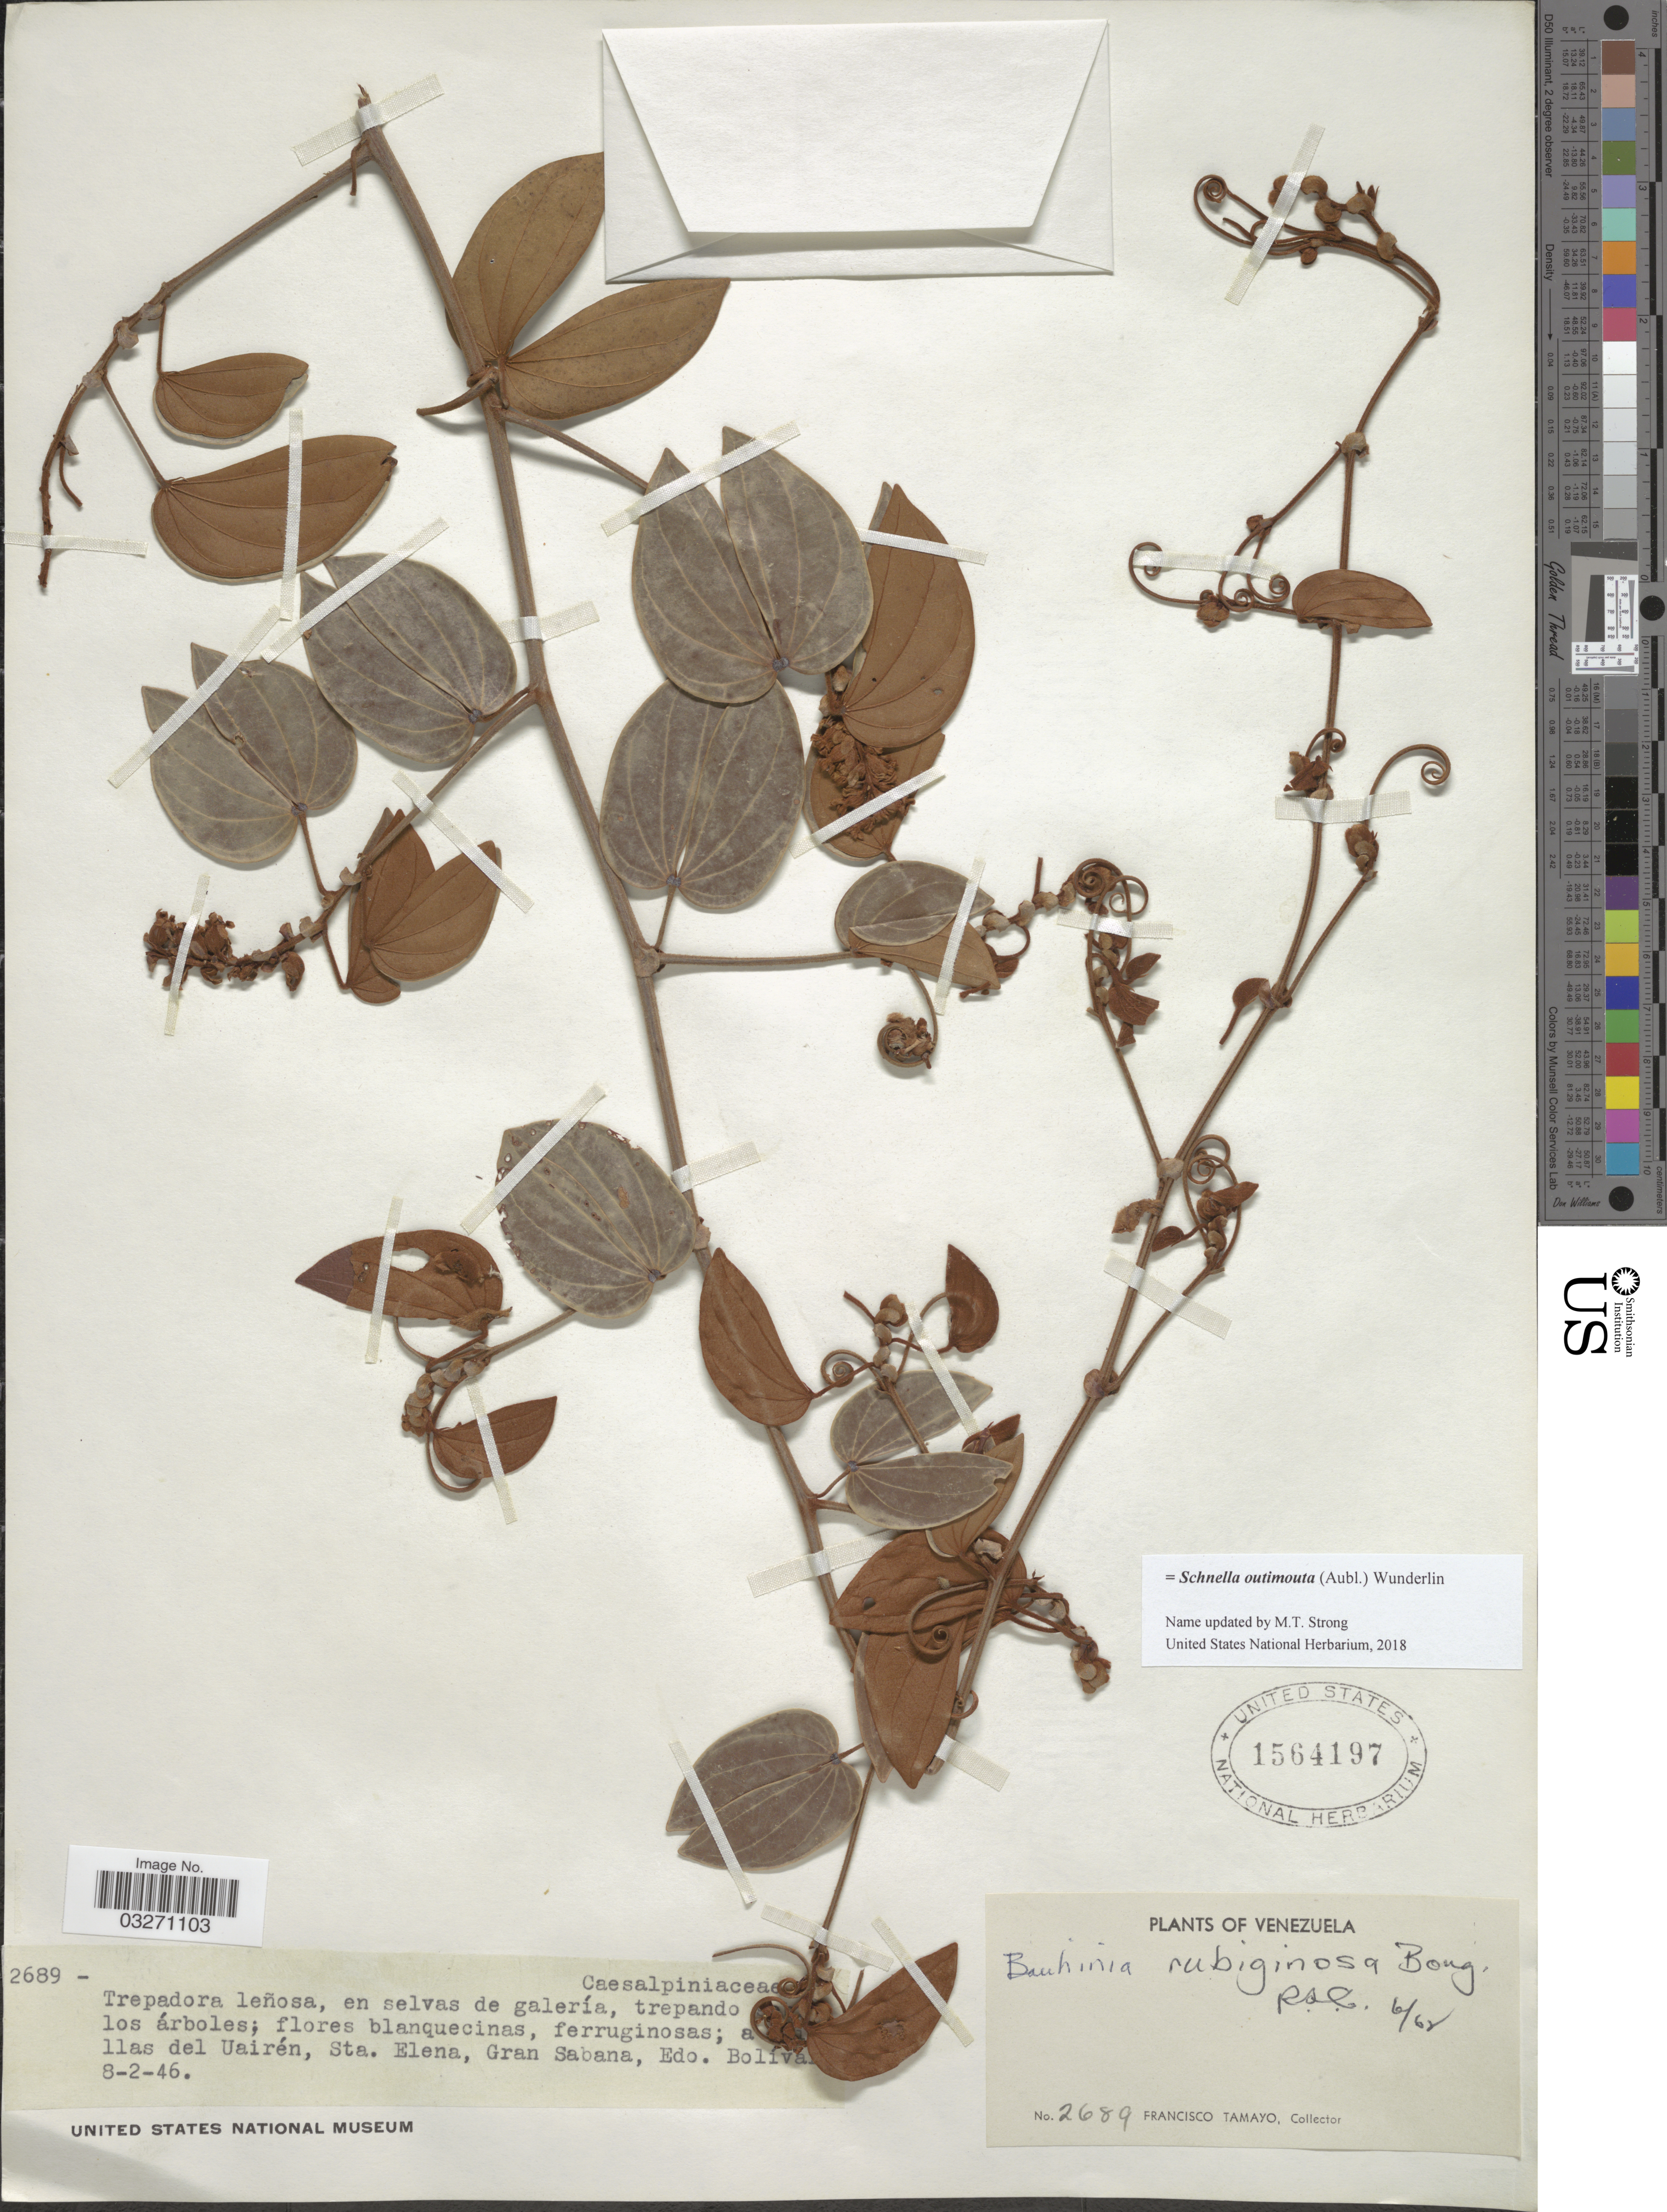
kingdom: Plantae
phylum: Tracheophyta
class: Magnoliopsida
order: Fabales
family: Fabaceae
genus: Schnella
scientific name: Schnella outimouta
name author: (Aubl.) Wunderlin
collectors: F. Tamayo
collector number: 2689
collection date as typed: Transcribed d/m/y: 8/2/46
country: Venezuela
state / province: Bolivar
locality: A [illegible text] llas del Uairén, Sta. Elena, Gran Sabana.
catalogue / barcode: US 1564197